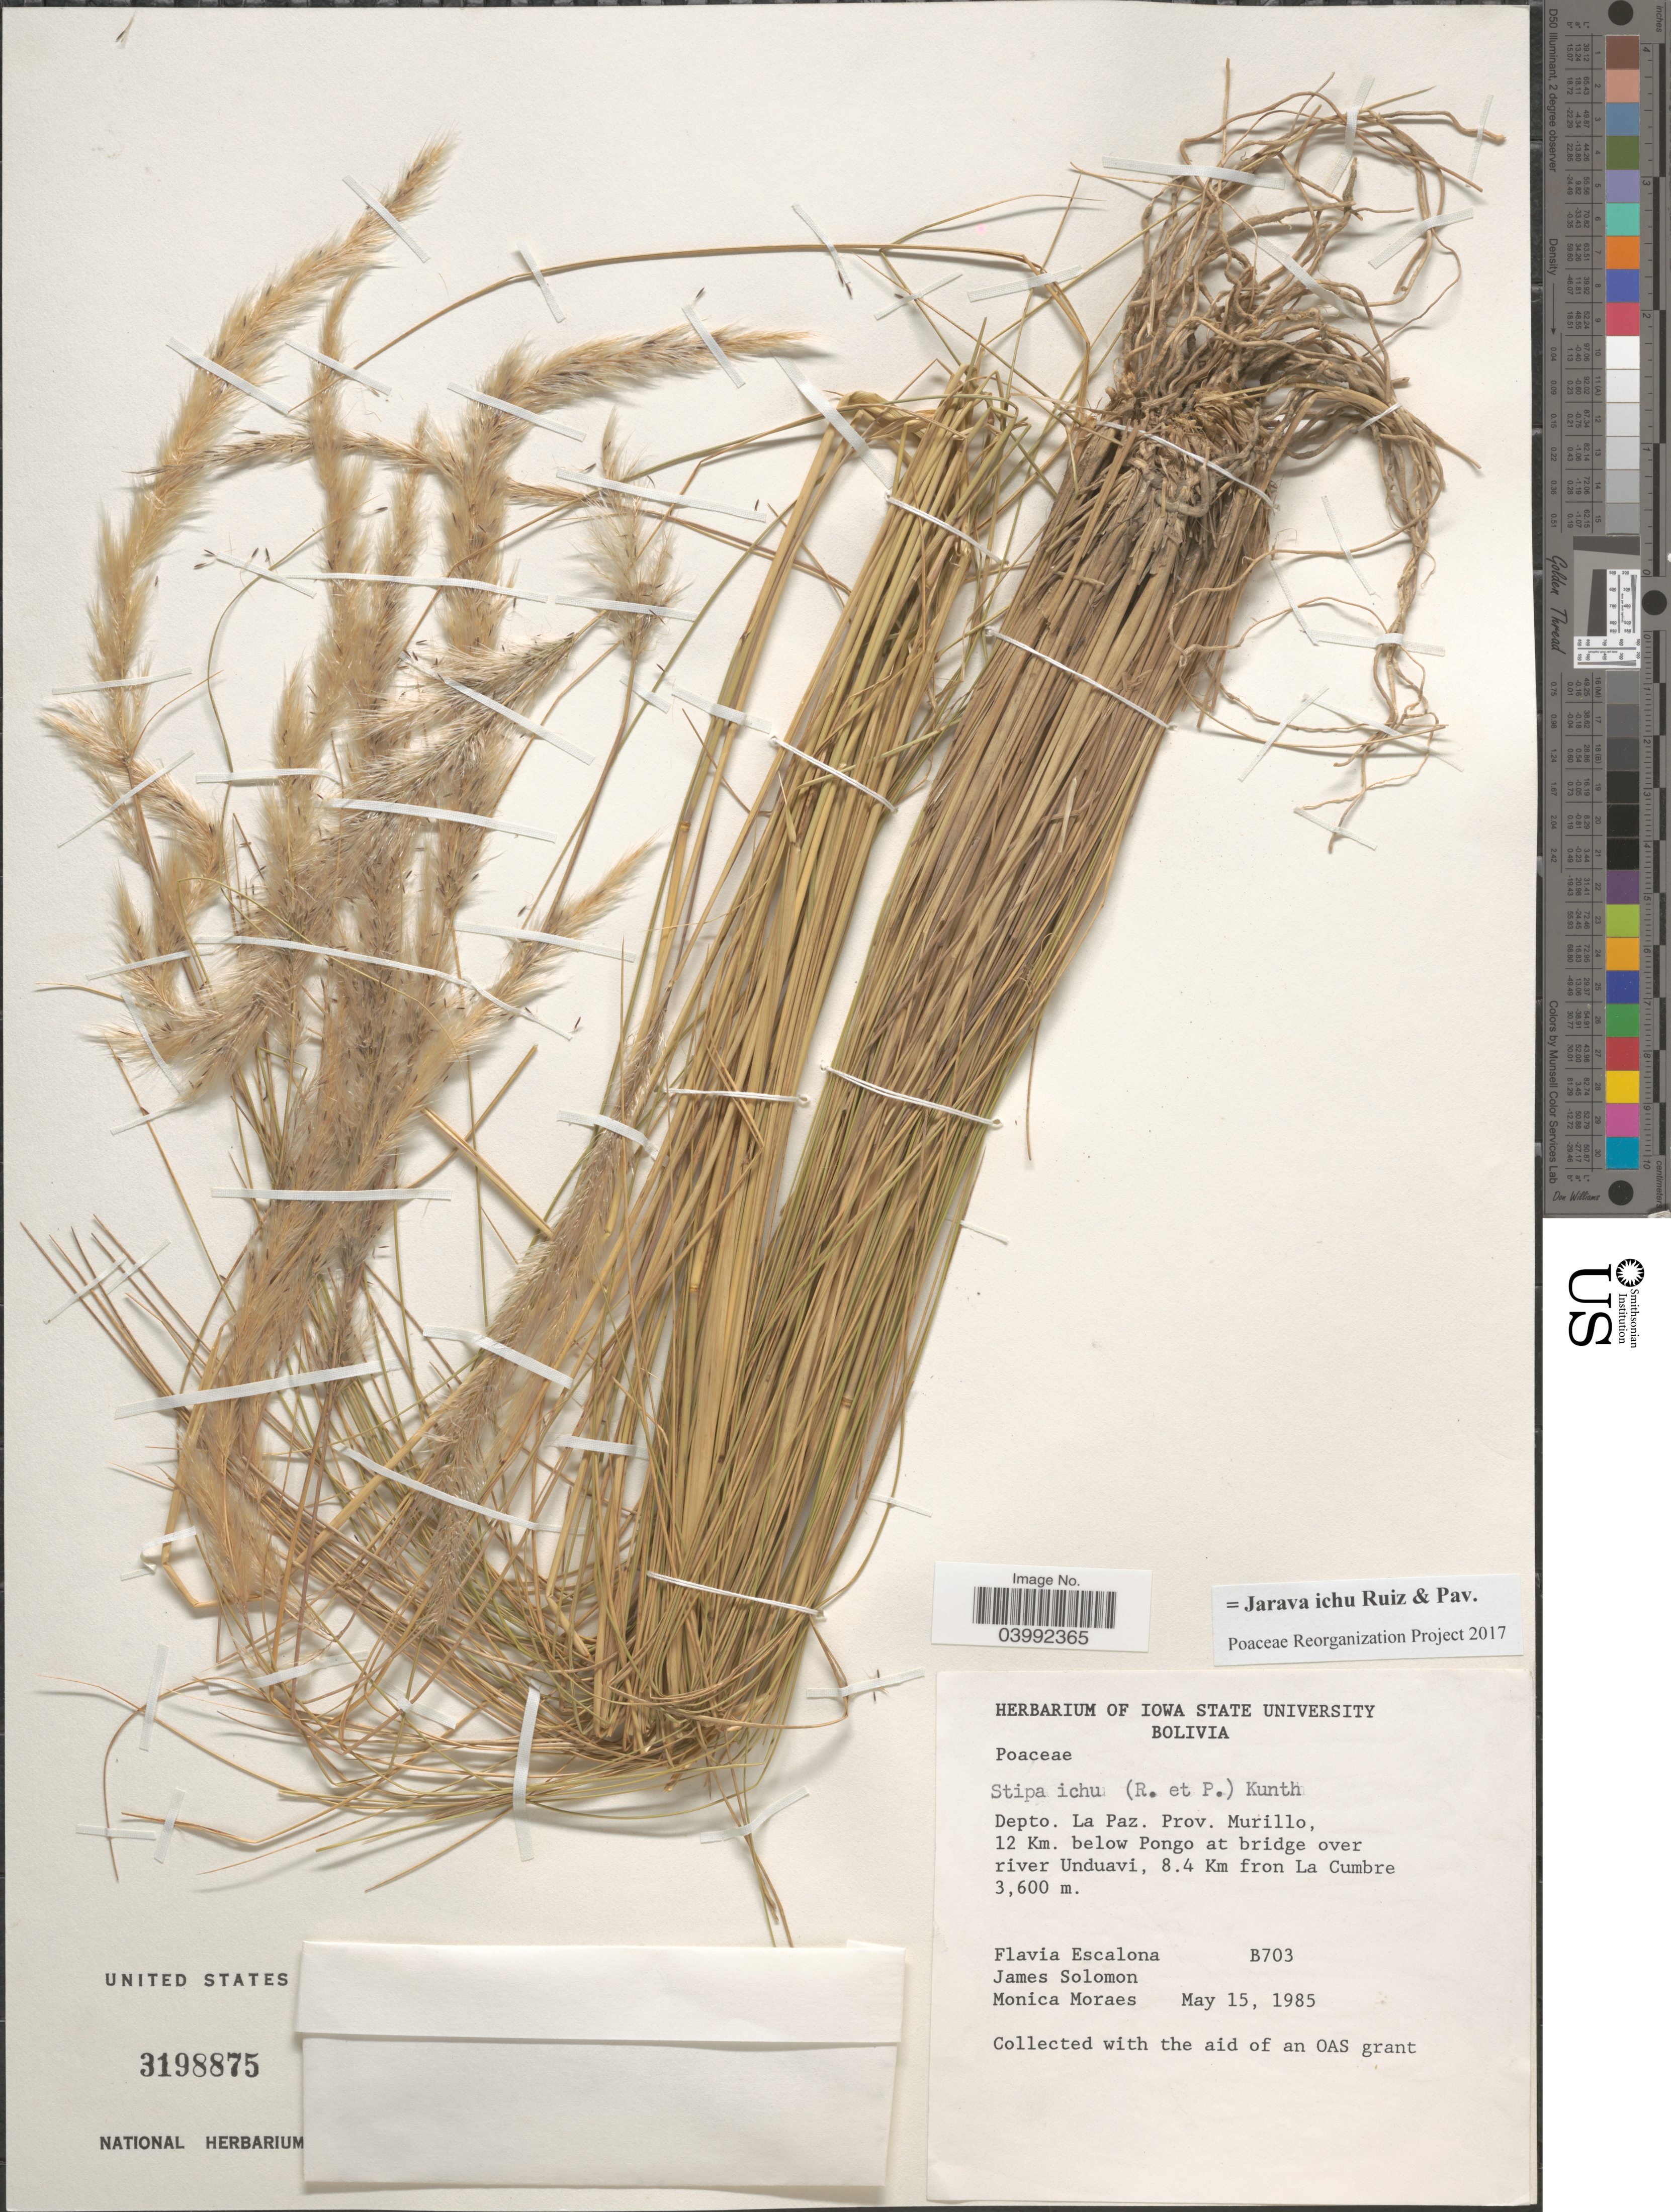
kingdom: Plantae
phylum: Tracheophyta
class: Liliopsida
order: Poales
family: Poaceae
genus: Jarava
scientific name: Jarava ichu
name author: Ruiz & Pav.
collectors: F. Escalona, J. Solomon & M. Moraes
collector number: B703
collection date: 1985-05-15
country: Bolivia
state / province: La Paz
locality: Depto. La Paz. Prov. Murillo, 12 Km. below Pongo at bridge over river Unduavi, 8.4 Km from La Cumbre.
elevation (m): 3600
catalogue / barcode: US 3198875